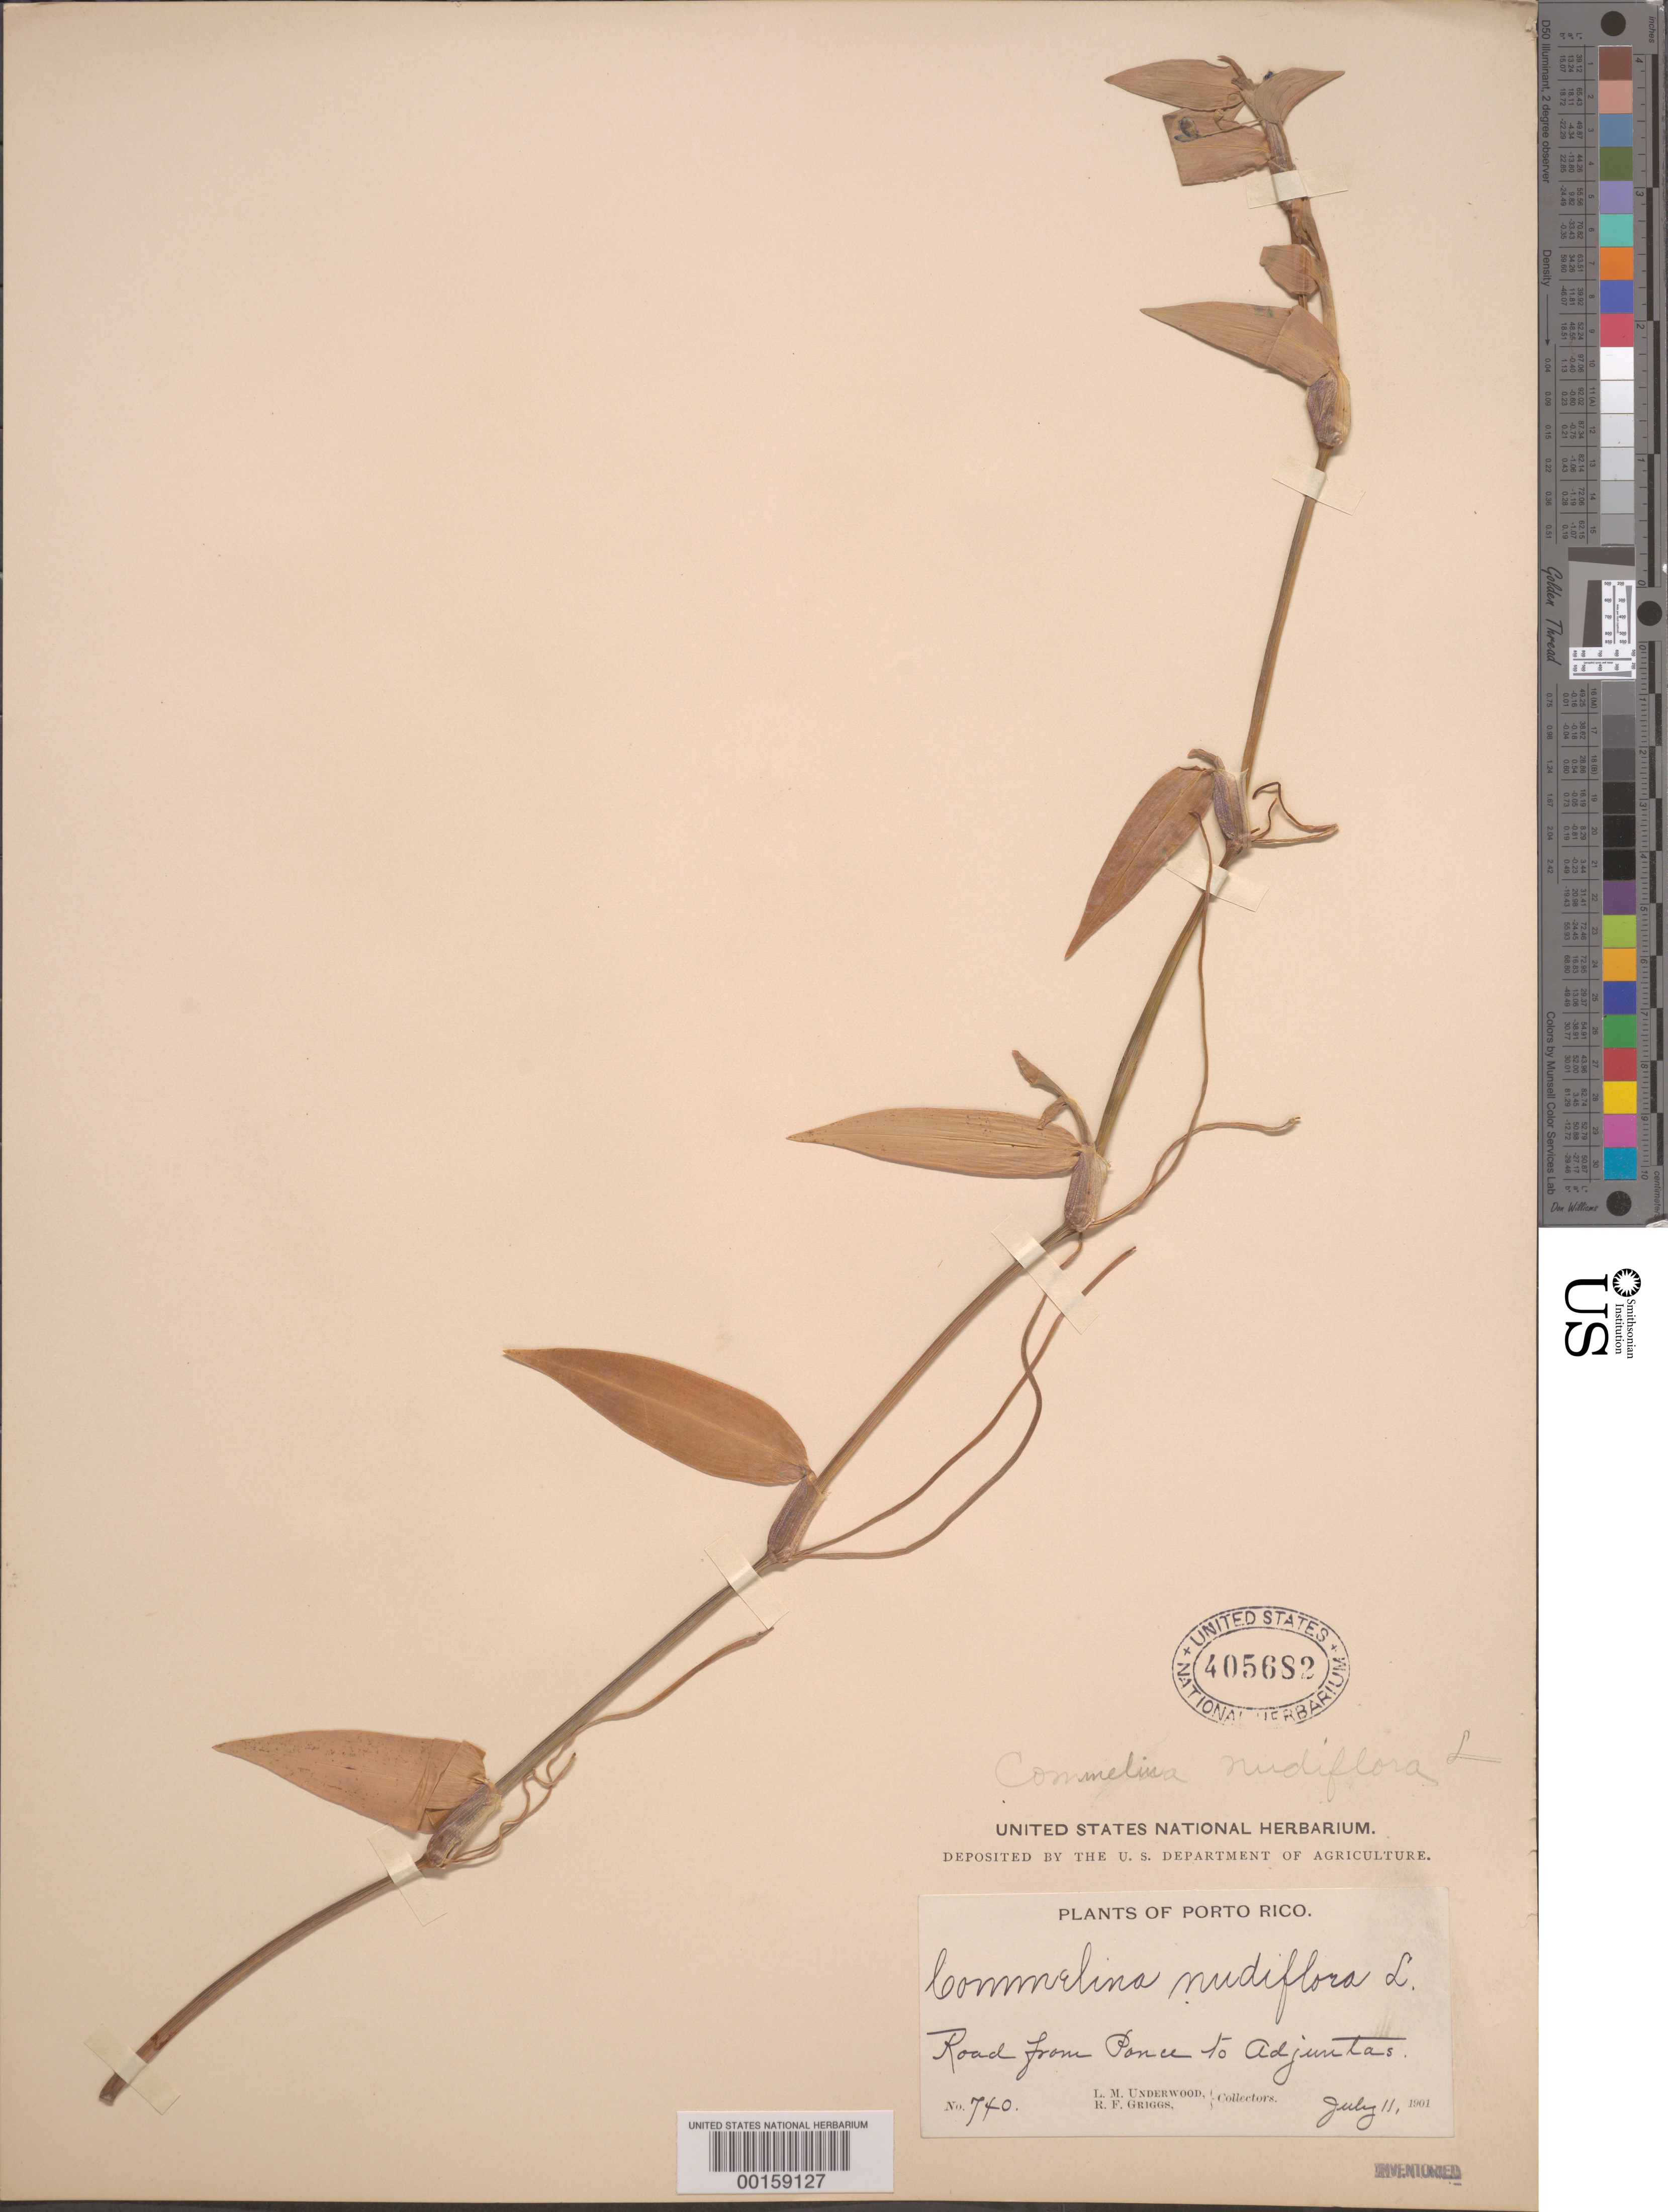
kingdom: Plantae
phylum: Tracheophyta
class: Liliopsida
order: Commelinales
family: Commelinaceae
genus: Commelina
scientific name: Commelina diffusa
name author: Burm. f.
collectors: L. M. Underwood & R. F. Griggs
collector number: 740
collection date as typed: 11 Jul 1901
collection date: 1901-07-11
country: Puerto Rico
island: Greater Antilles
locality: Between ponce and adjuntas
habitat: Roadside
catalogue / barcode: US 405682